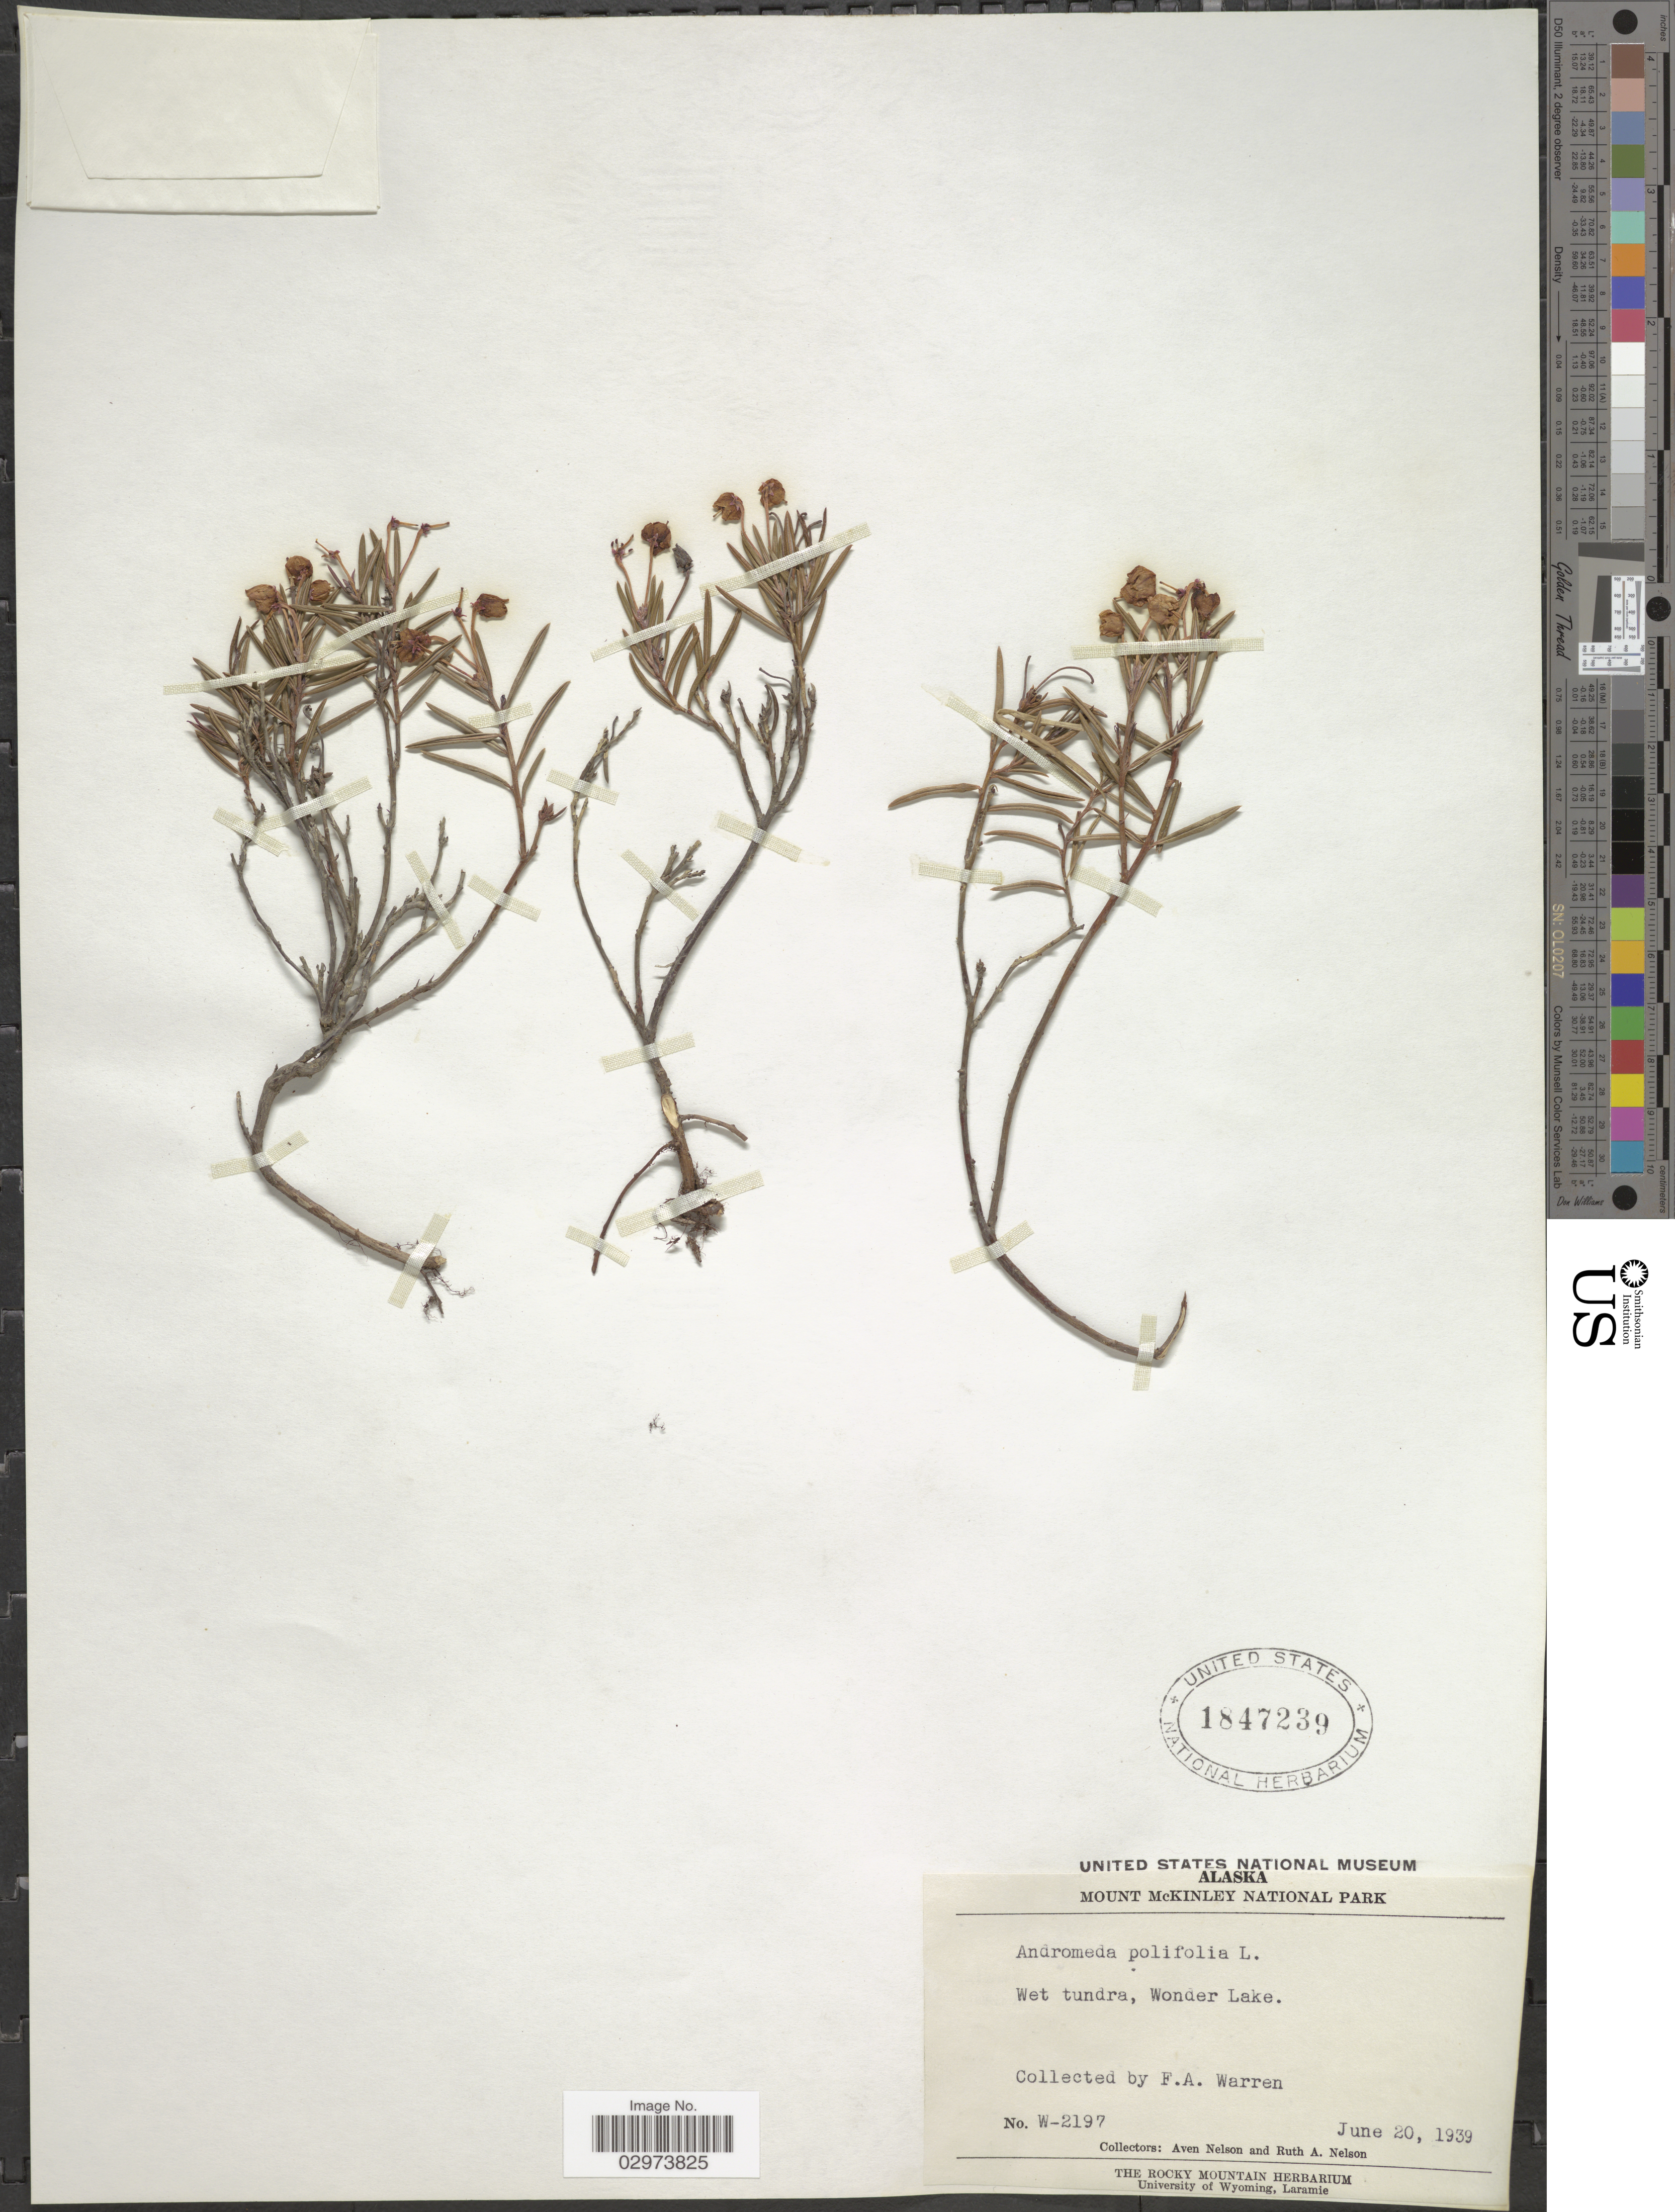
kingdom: Plantae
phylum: Tracheophyta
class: Magnoliopsida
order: Ericales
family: Ericaceae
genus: Andromeda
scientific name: Andromeda polifolia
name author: L.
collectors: F. Warren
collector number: W-2197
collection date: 1939-06-20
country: United States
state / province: Alaska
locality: Mount McKinley National Park. Wonder Lake.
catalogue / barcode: US 1847239